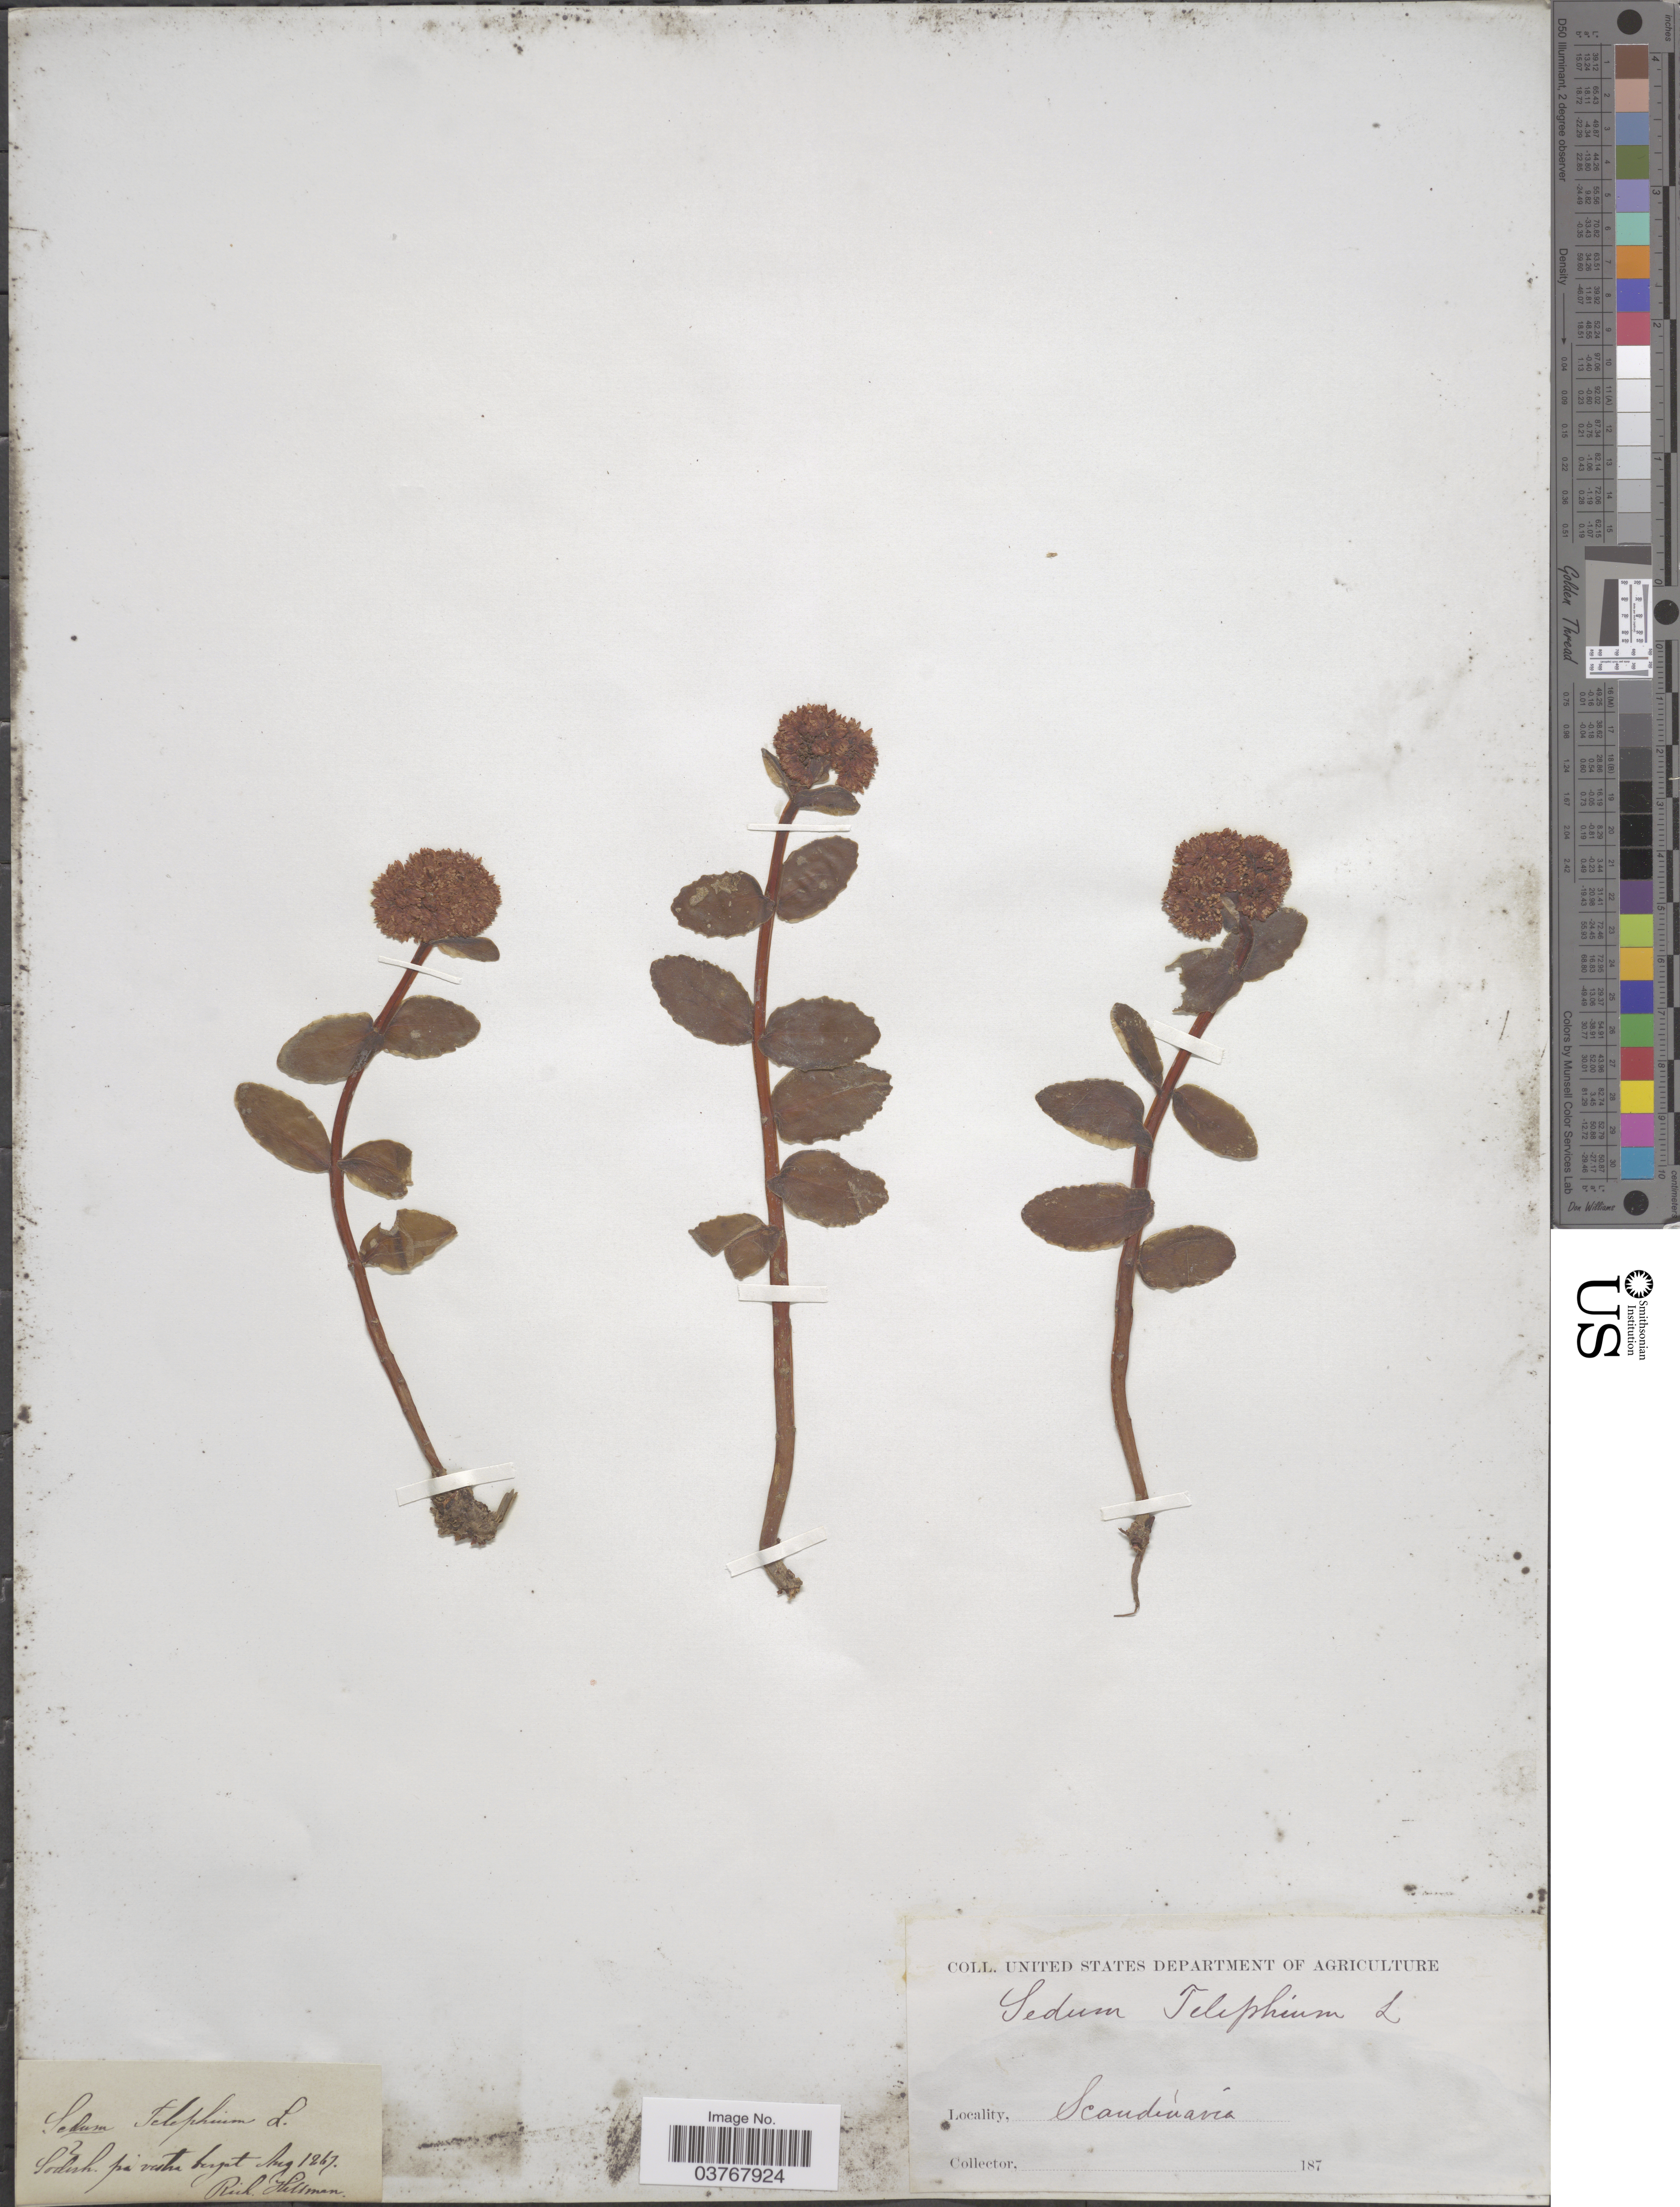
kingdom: Plantae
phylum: Tracheophyta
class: Magnoliopsida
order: Saxifragales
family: Crassulaceae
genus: Hylotelephium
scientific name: Hylotelephium telephium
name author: (L.) H. Ohba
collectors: R. Hillman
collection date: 1867-08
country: Sweden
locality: Soderl. på västra berget. Scandinavia.